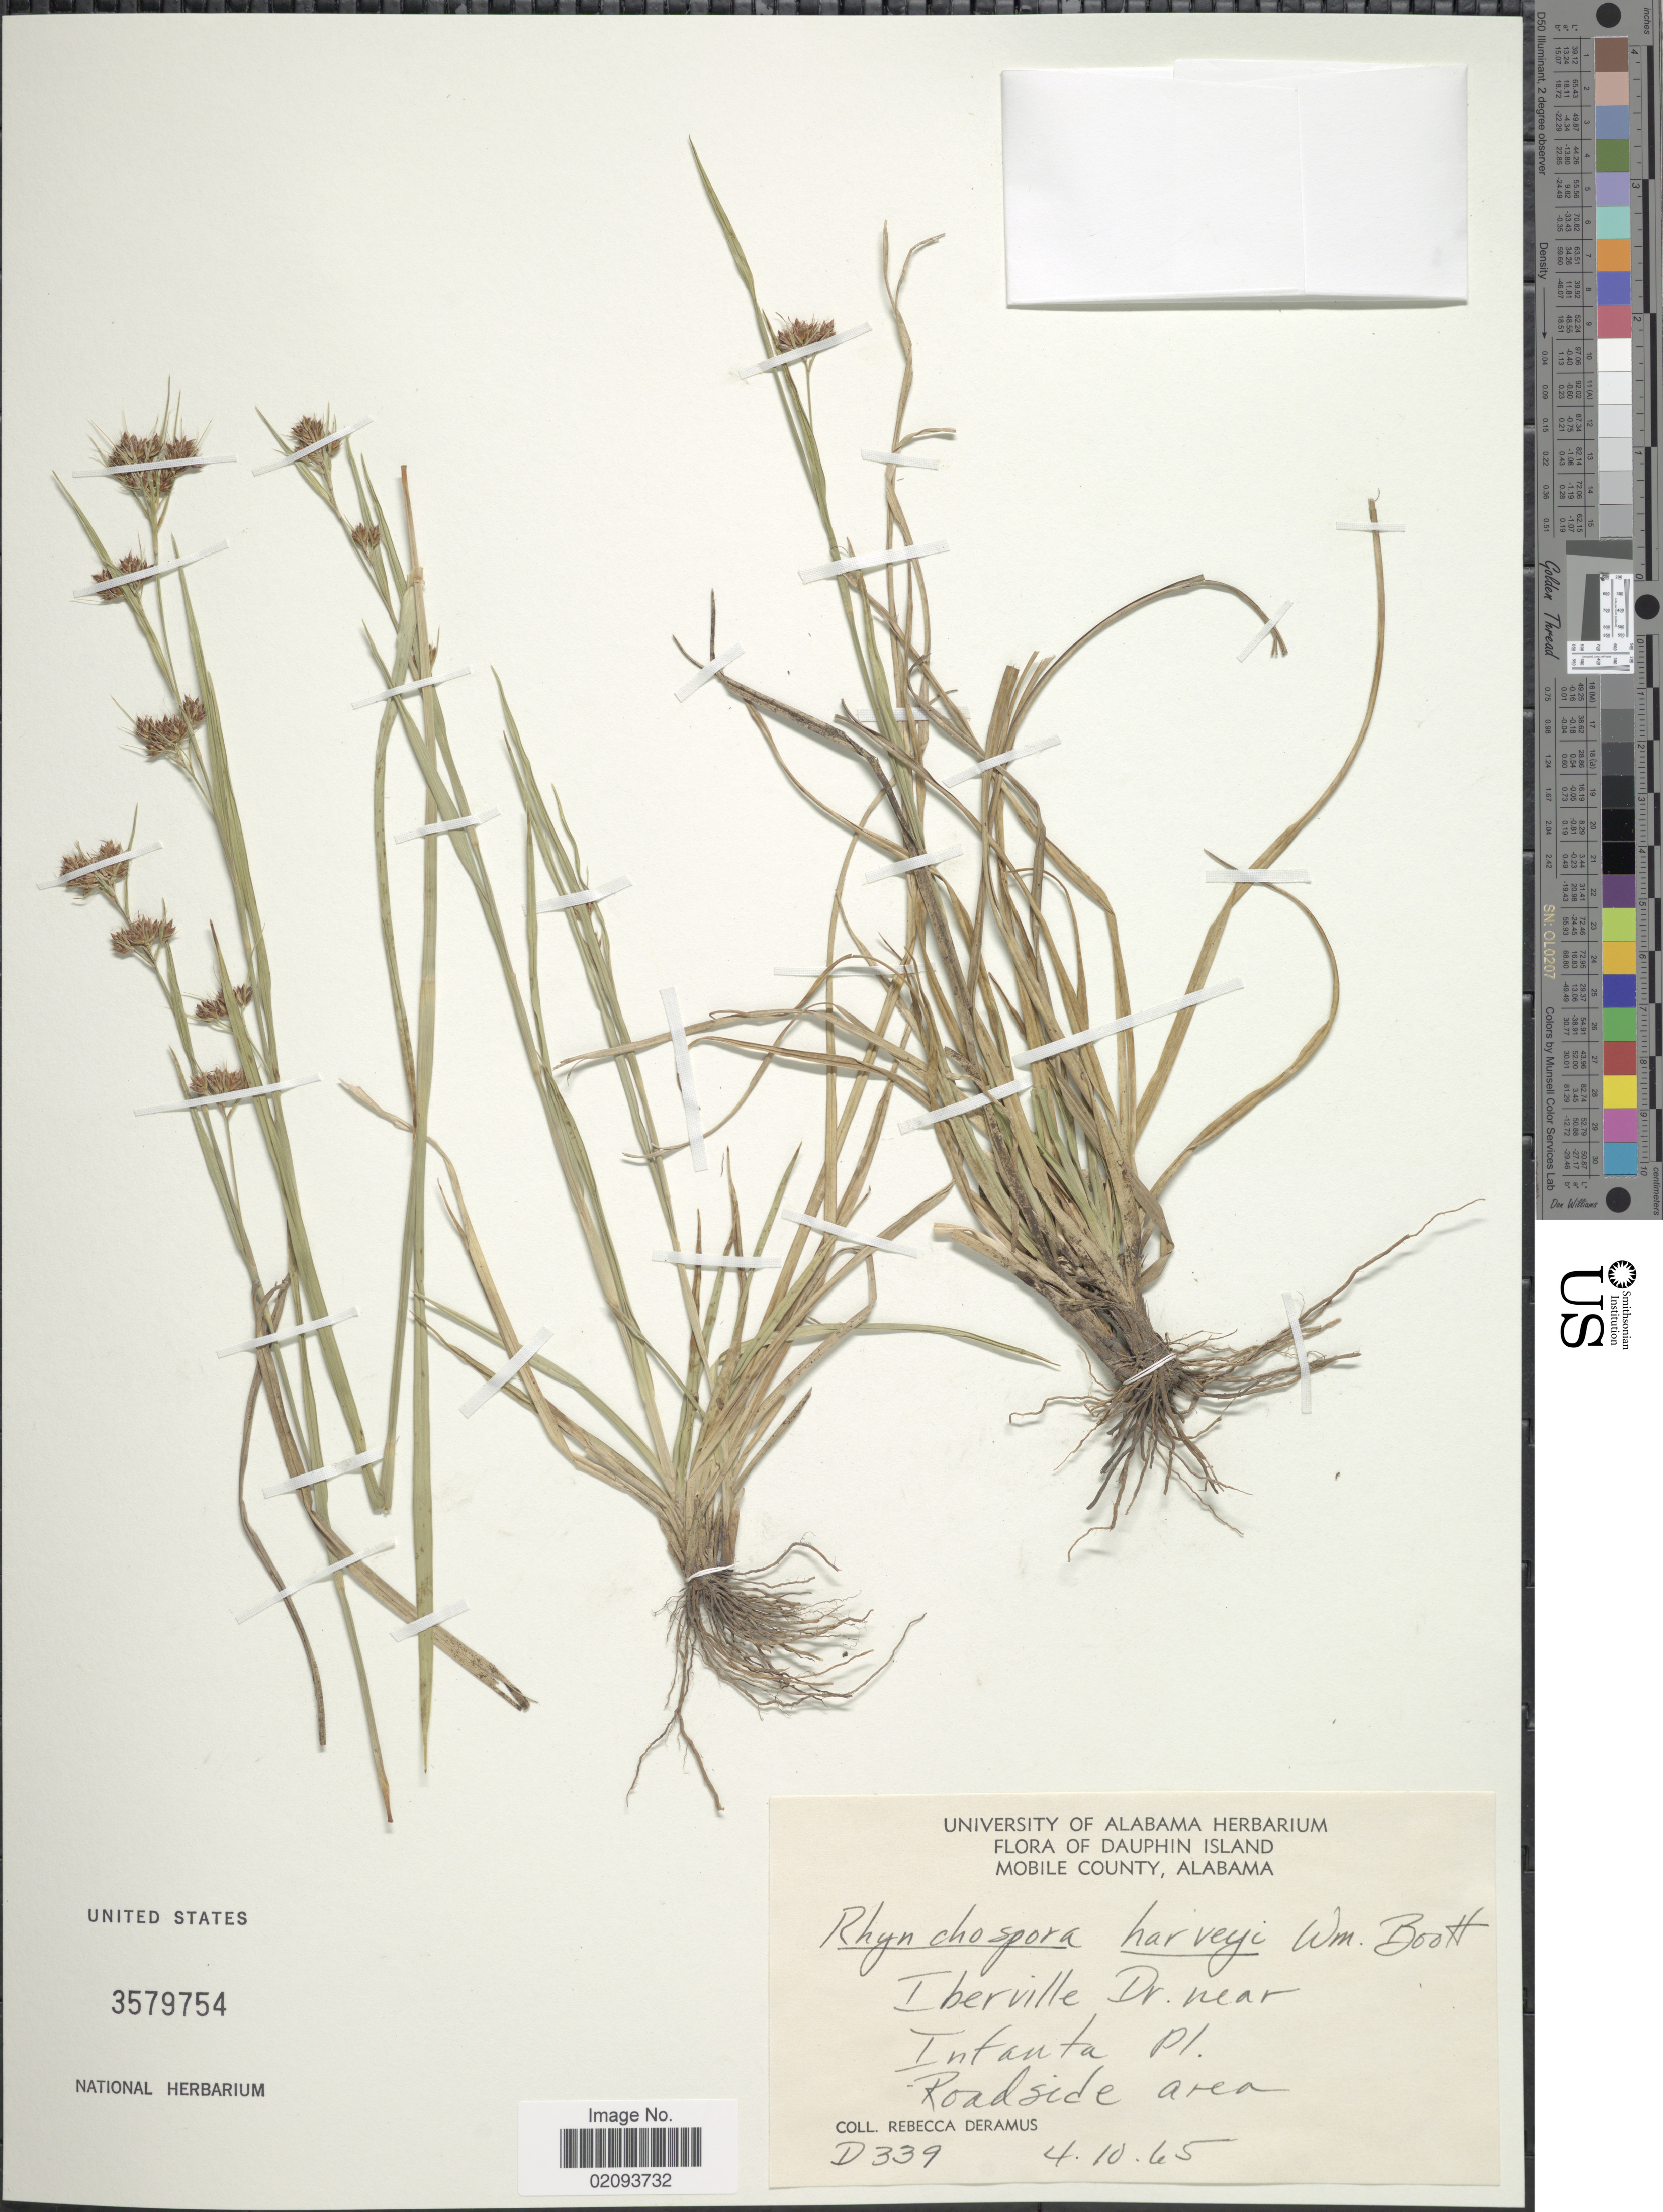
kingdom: Plantae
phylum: Tracheophyta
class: Liliopsida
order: Poales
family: Cyperaceae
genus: Rhynchospora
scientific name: Rhynchospora harveyi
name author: W. Boott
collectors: R. Deramus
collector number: D339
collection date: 1965-04-10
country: United States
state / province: Alabama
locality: Dauphin Island. Mobile County. Iberville Dr. near Intanta Pl. Roadside area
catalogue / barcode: US 3579754